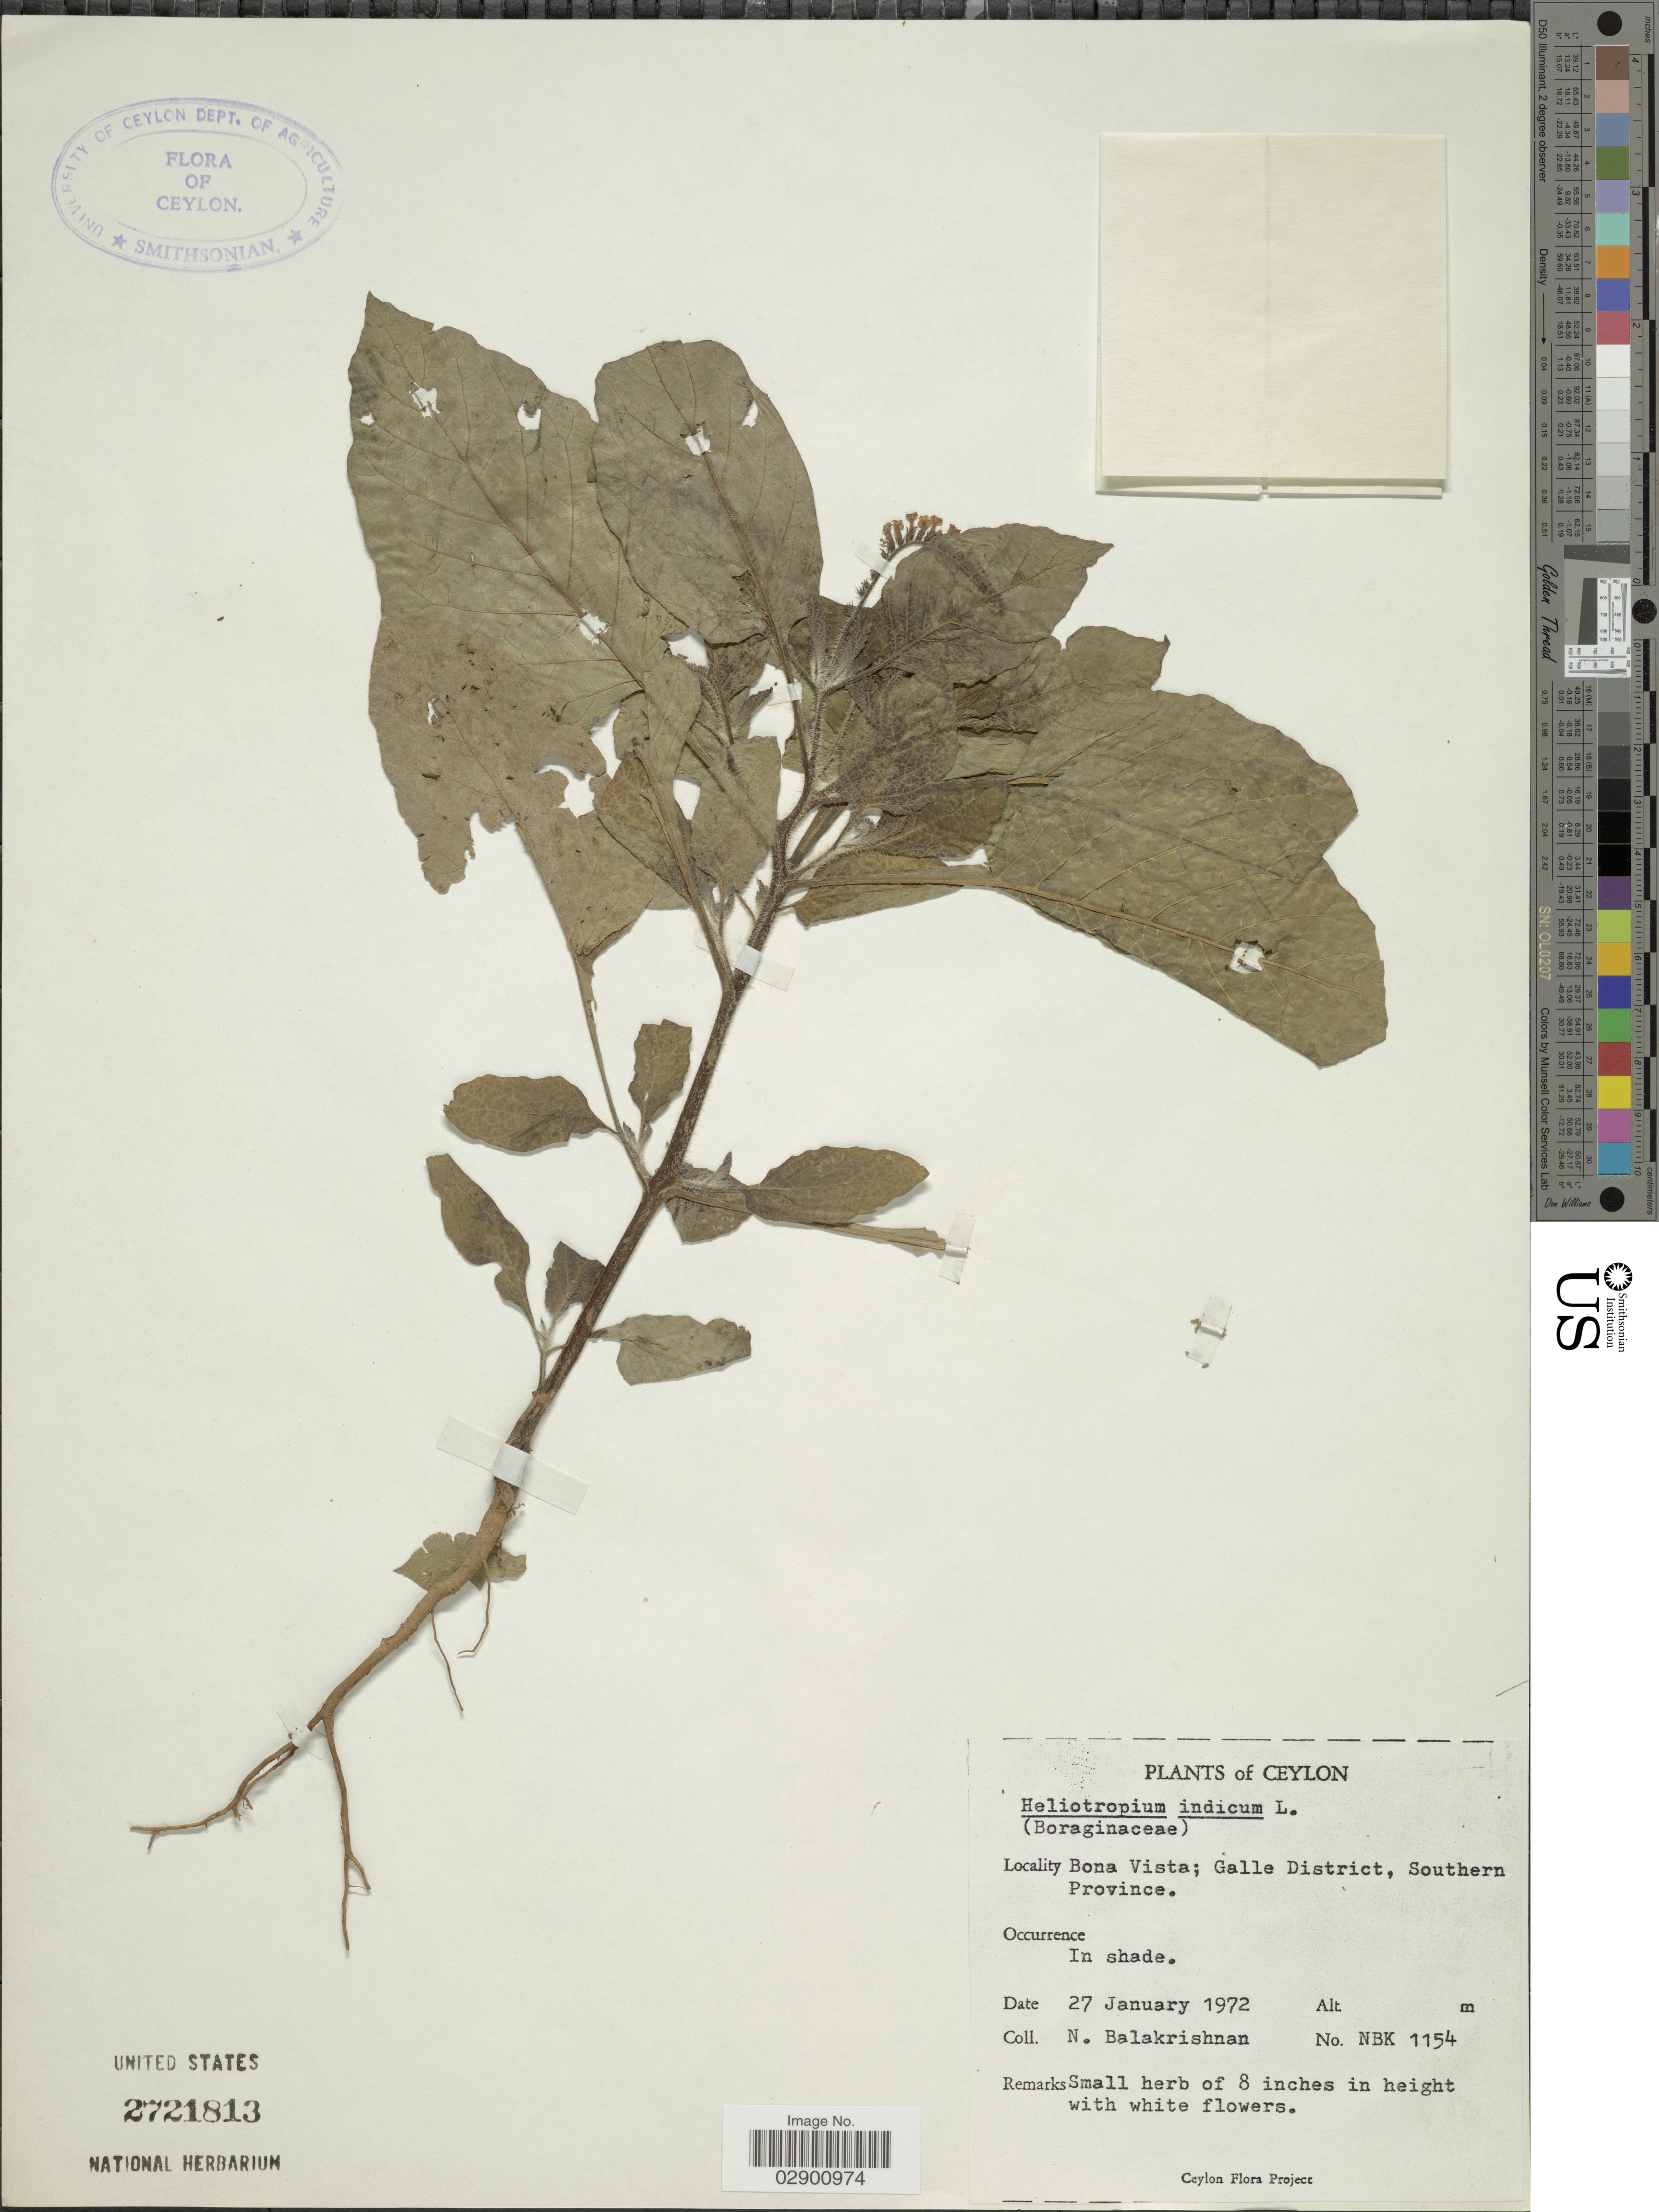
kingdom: Plantae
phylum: Tracheophyta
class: Magnoliopsida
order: Boraginales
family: Heliotropiaceae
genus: Heliotropium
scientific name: Heliotropium indicum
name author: L.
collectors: N. Balakrishnan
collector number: NBK 1154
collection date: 1972-01-27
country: Sri Lanka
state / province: Southern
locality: Ceylon. Bona Vista; Galle District, Southern Province.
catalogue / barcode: US 2721813